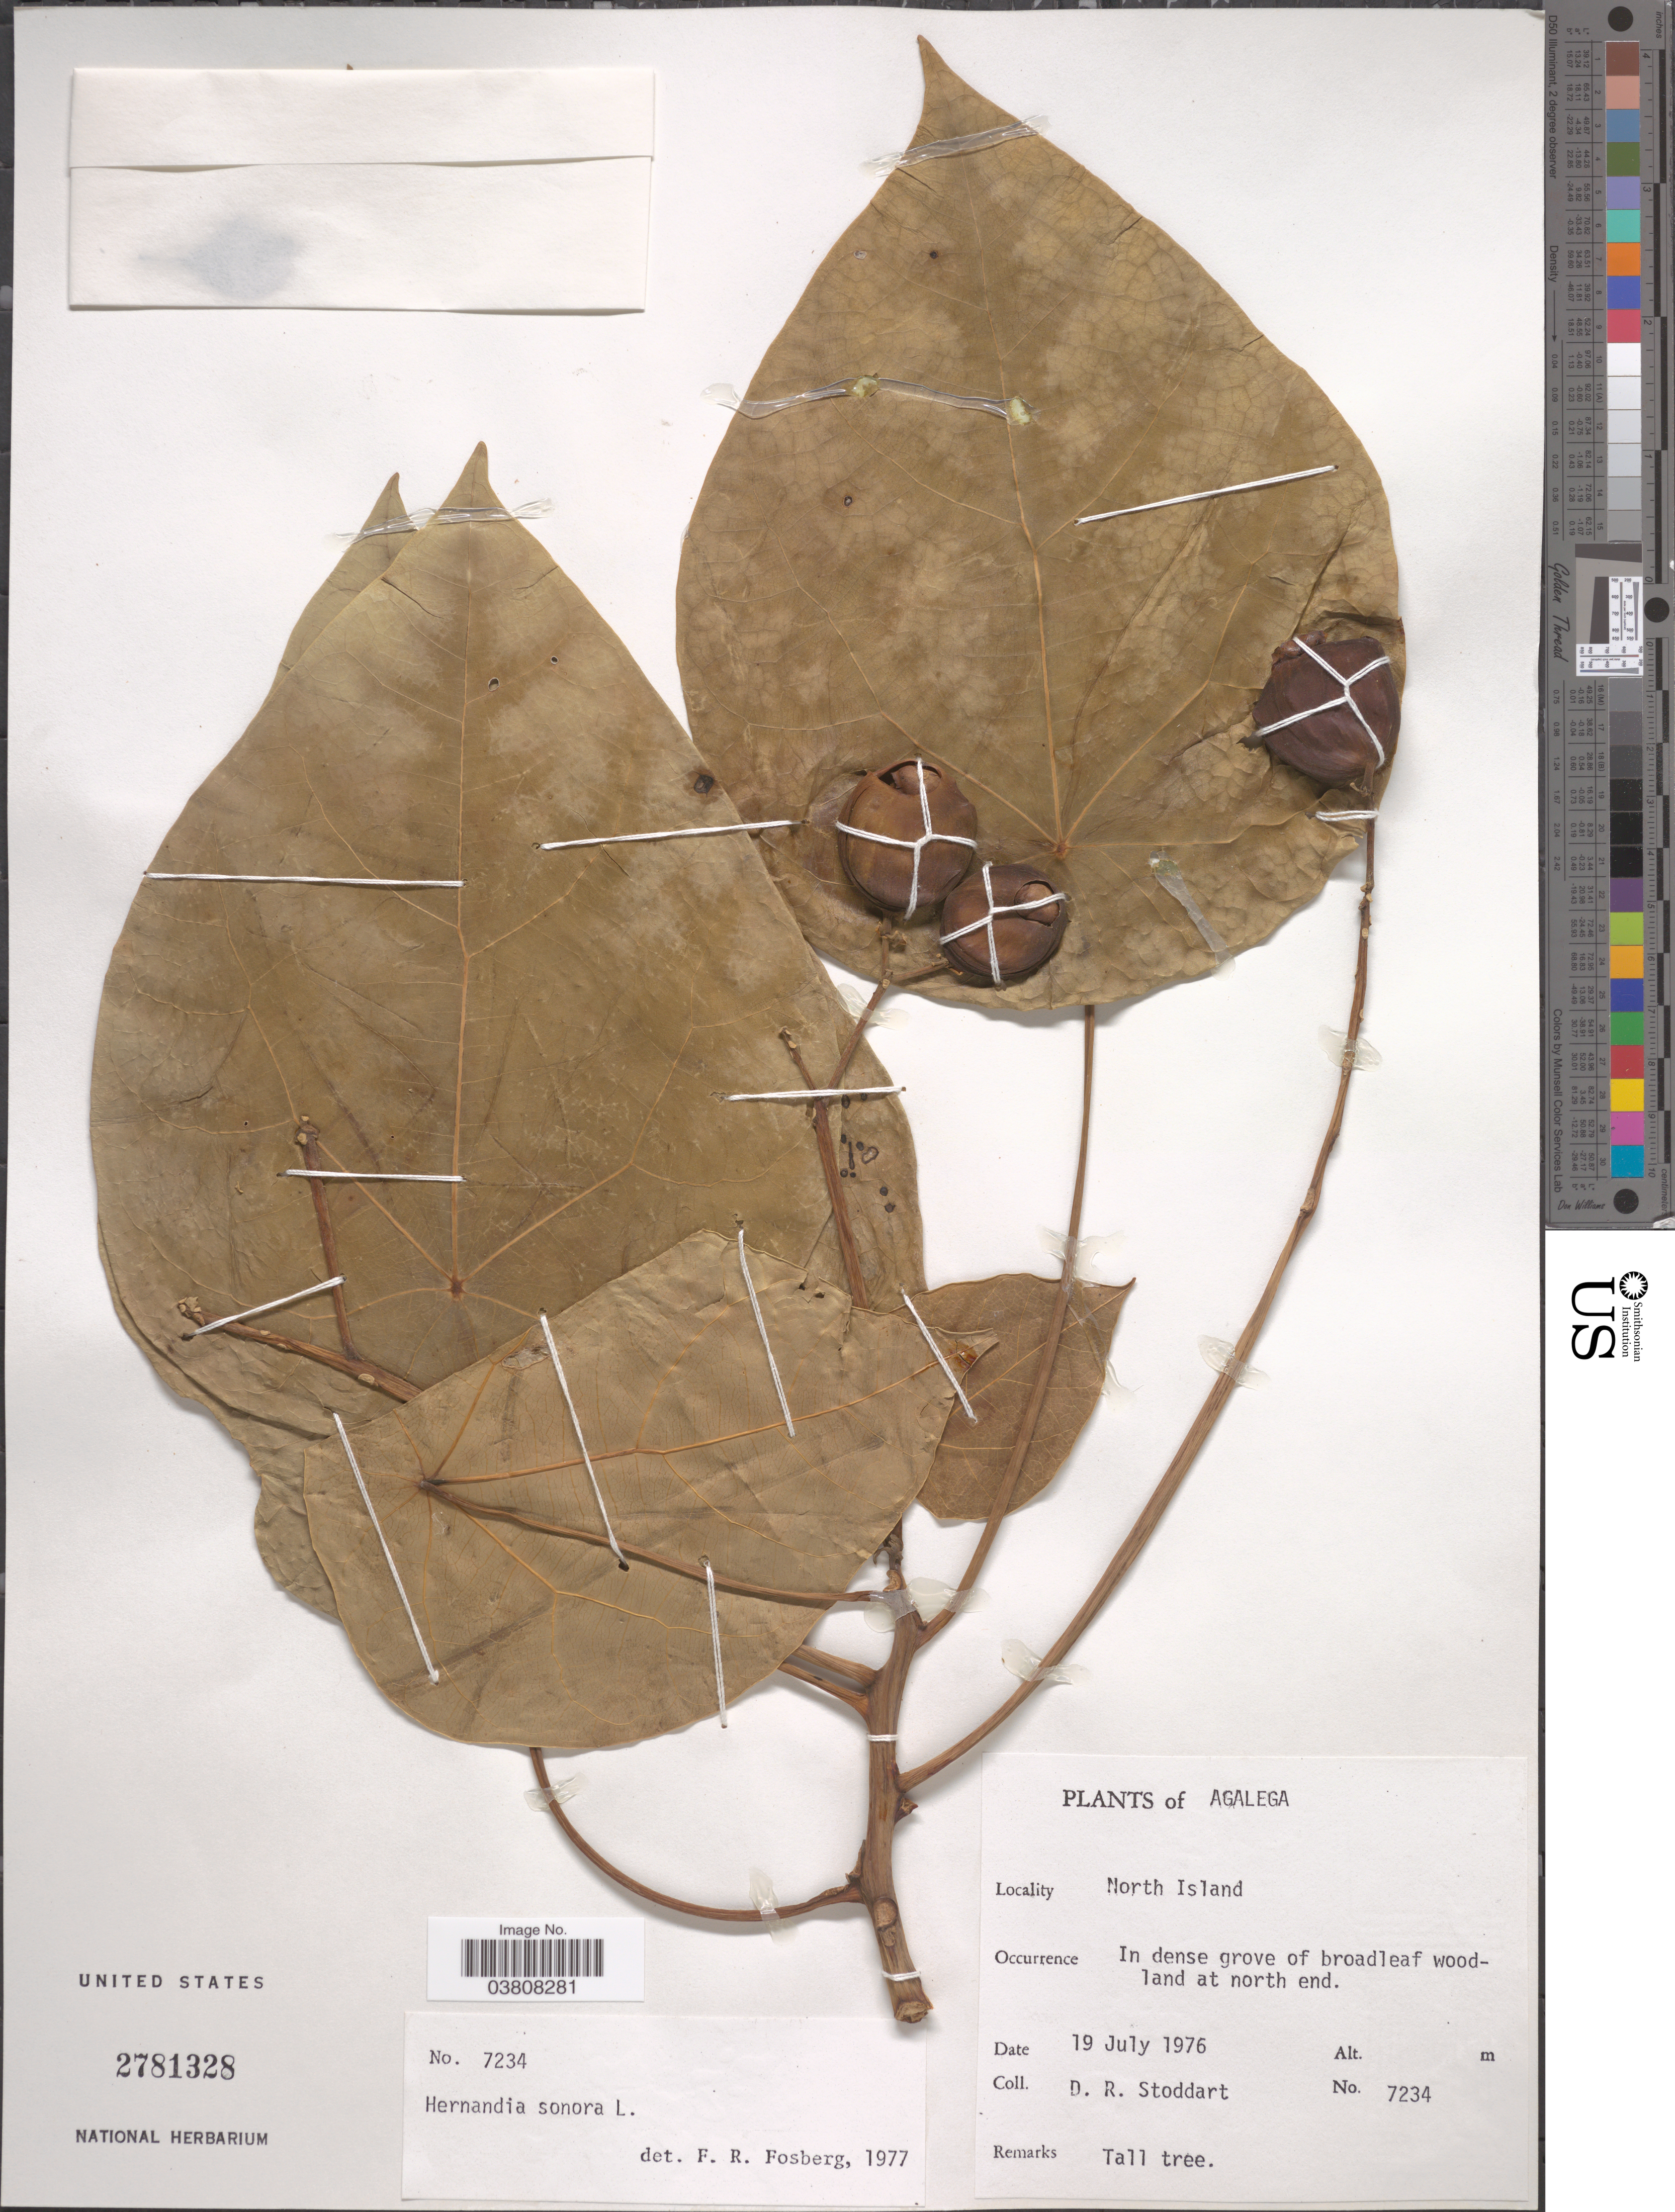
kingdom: Plantae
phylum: Tracheophyta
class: Magnoliopsida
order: Laurales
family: Hernandiaceae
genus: Hernandia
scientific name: Hernandia nymphaeifolia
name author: (C. Presl) Kubitzki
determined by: Strong, Mark T., (BOT), Smithsonian Institution - National Museum of Natural History (UNITED STATES)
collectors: D. R. Stoddart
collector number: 7234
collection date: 1976-07-19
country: Mauritius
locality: Agalega. North Island. At north end.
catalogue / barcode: US 2781328